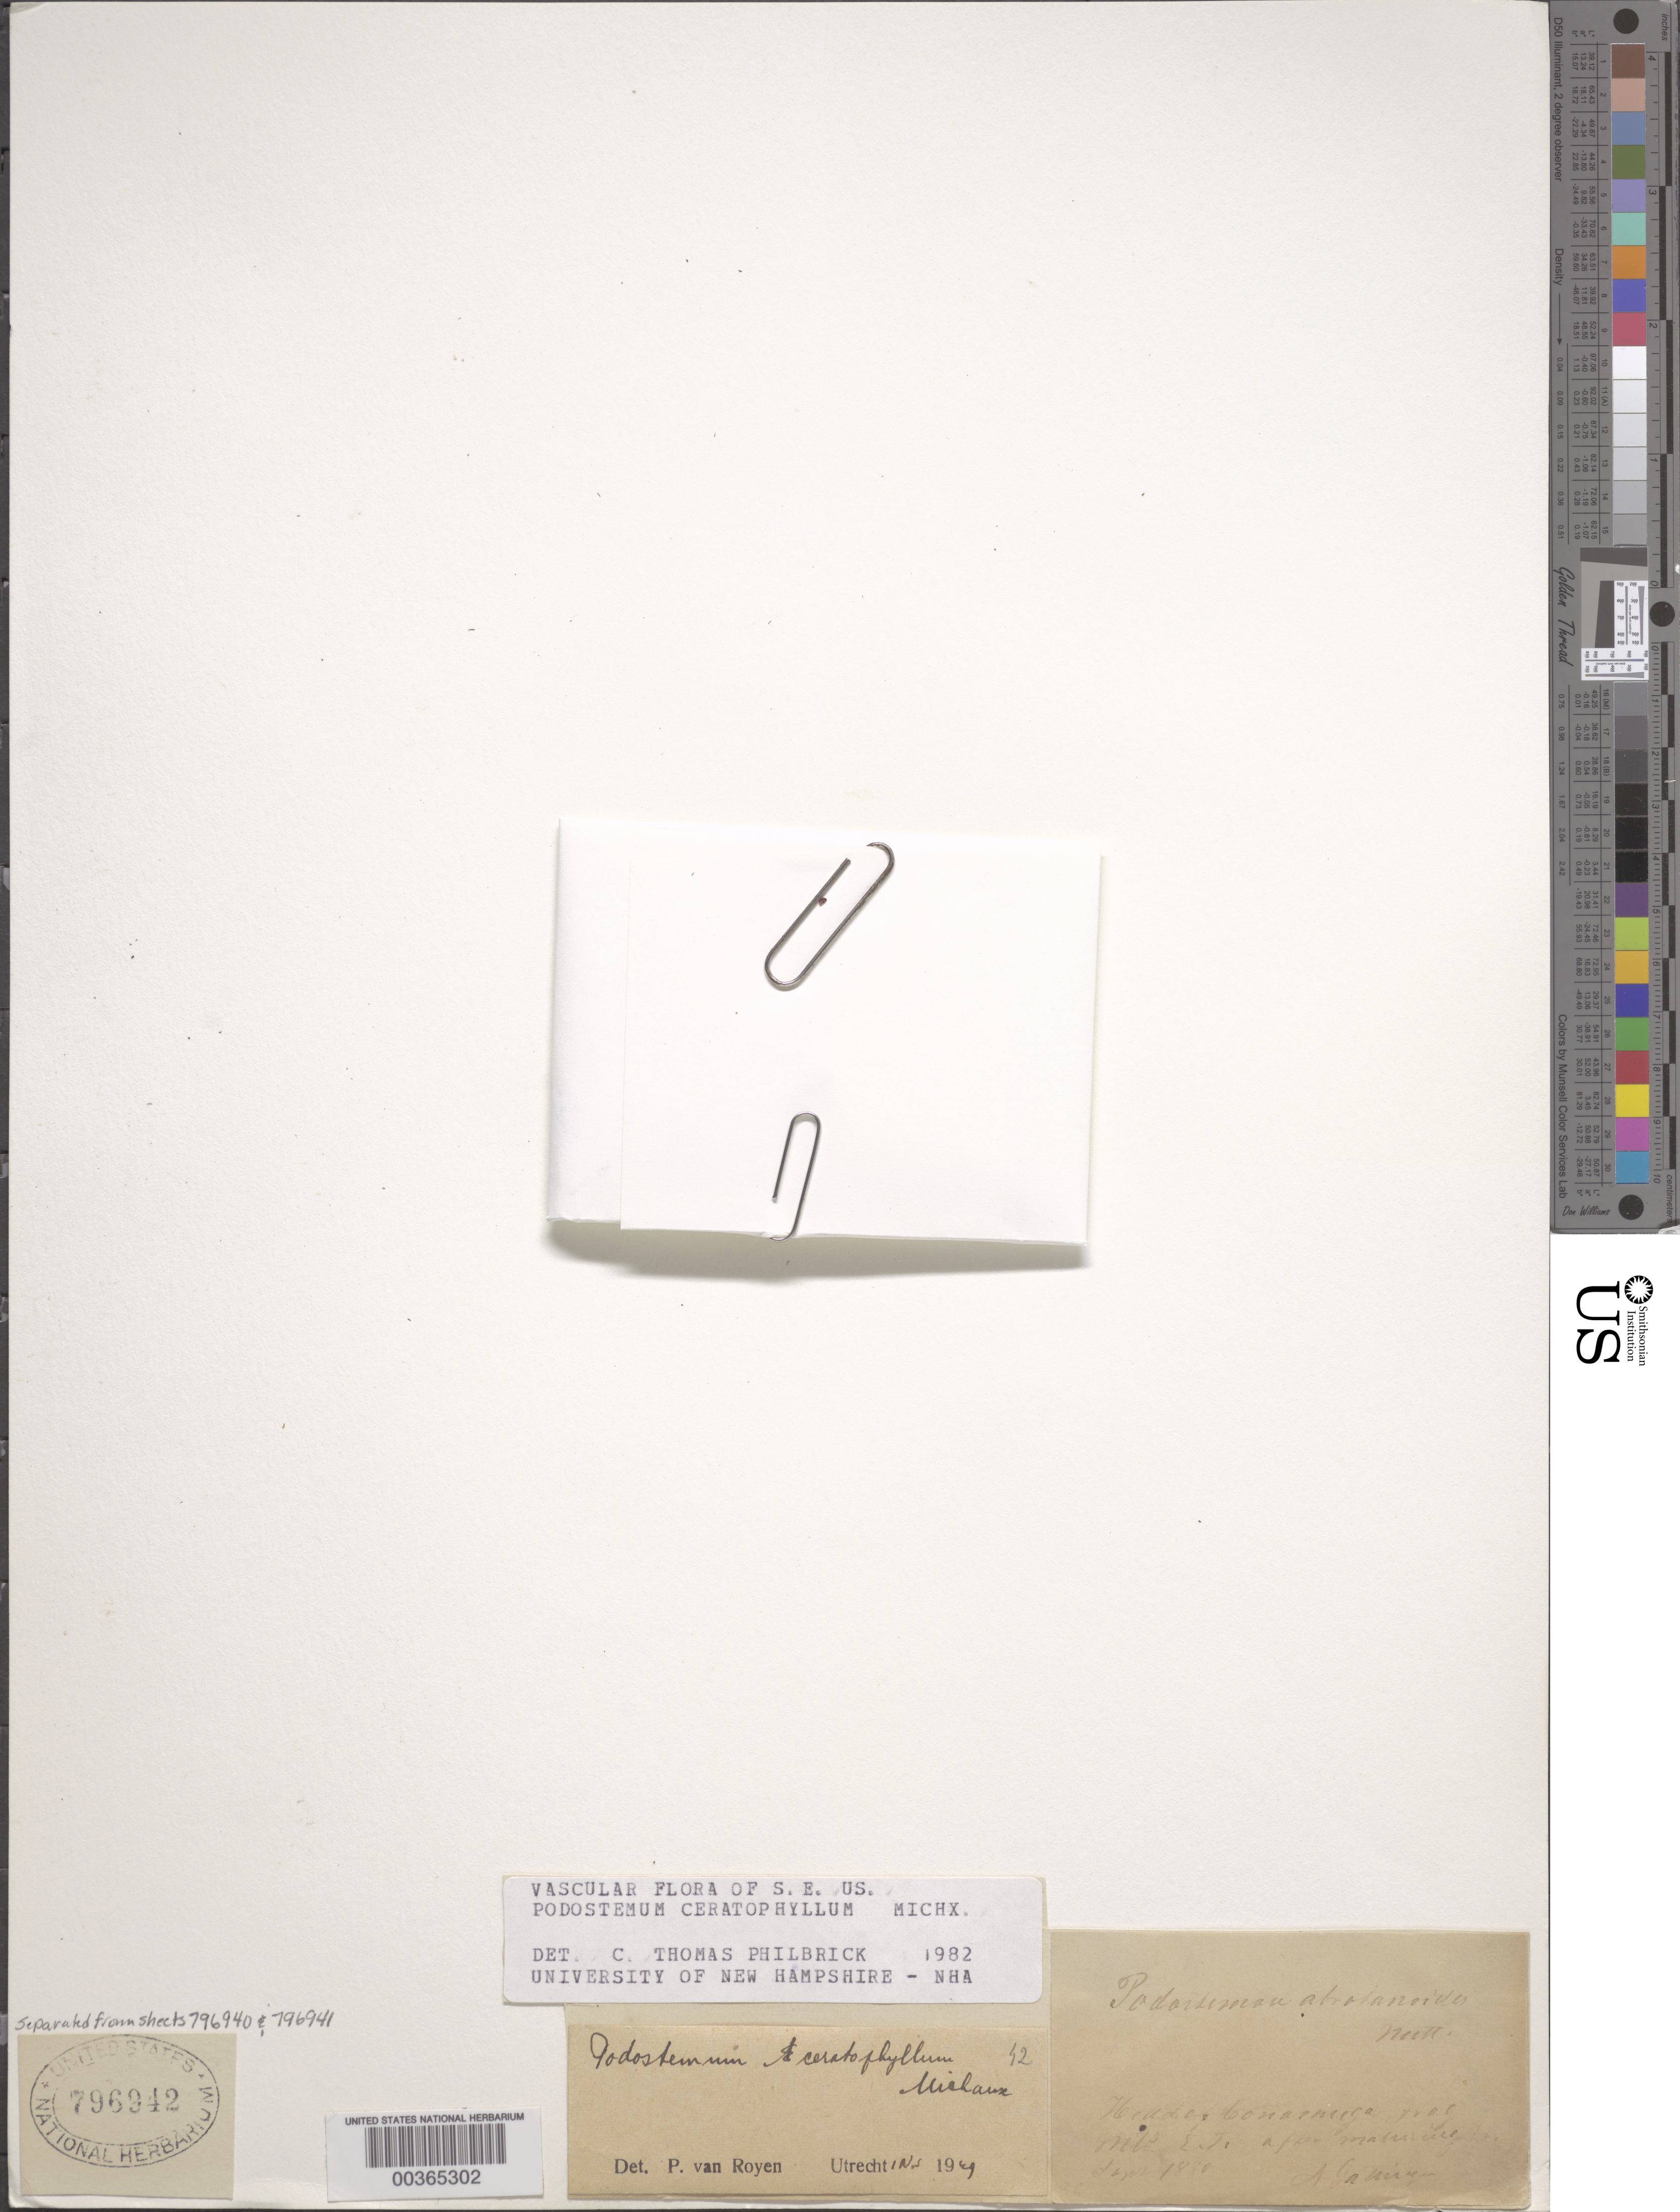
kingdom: Plantae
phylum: Tracheophyta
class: Magnoliopsida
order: Malpighiales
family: Podostemaceae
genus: Podostemum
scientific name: Podostemum ceratophylllum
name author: Michx.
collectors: A. Gattinger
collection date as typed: Sep 1880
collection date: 1880-09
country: United States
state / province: Tennessee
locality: Mts. of e tenn., conasauga river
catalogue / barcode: US 796942